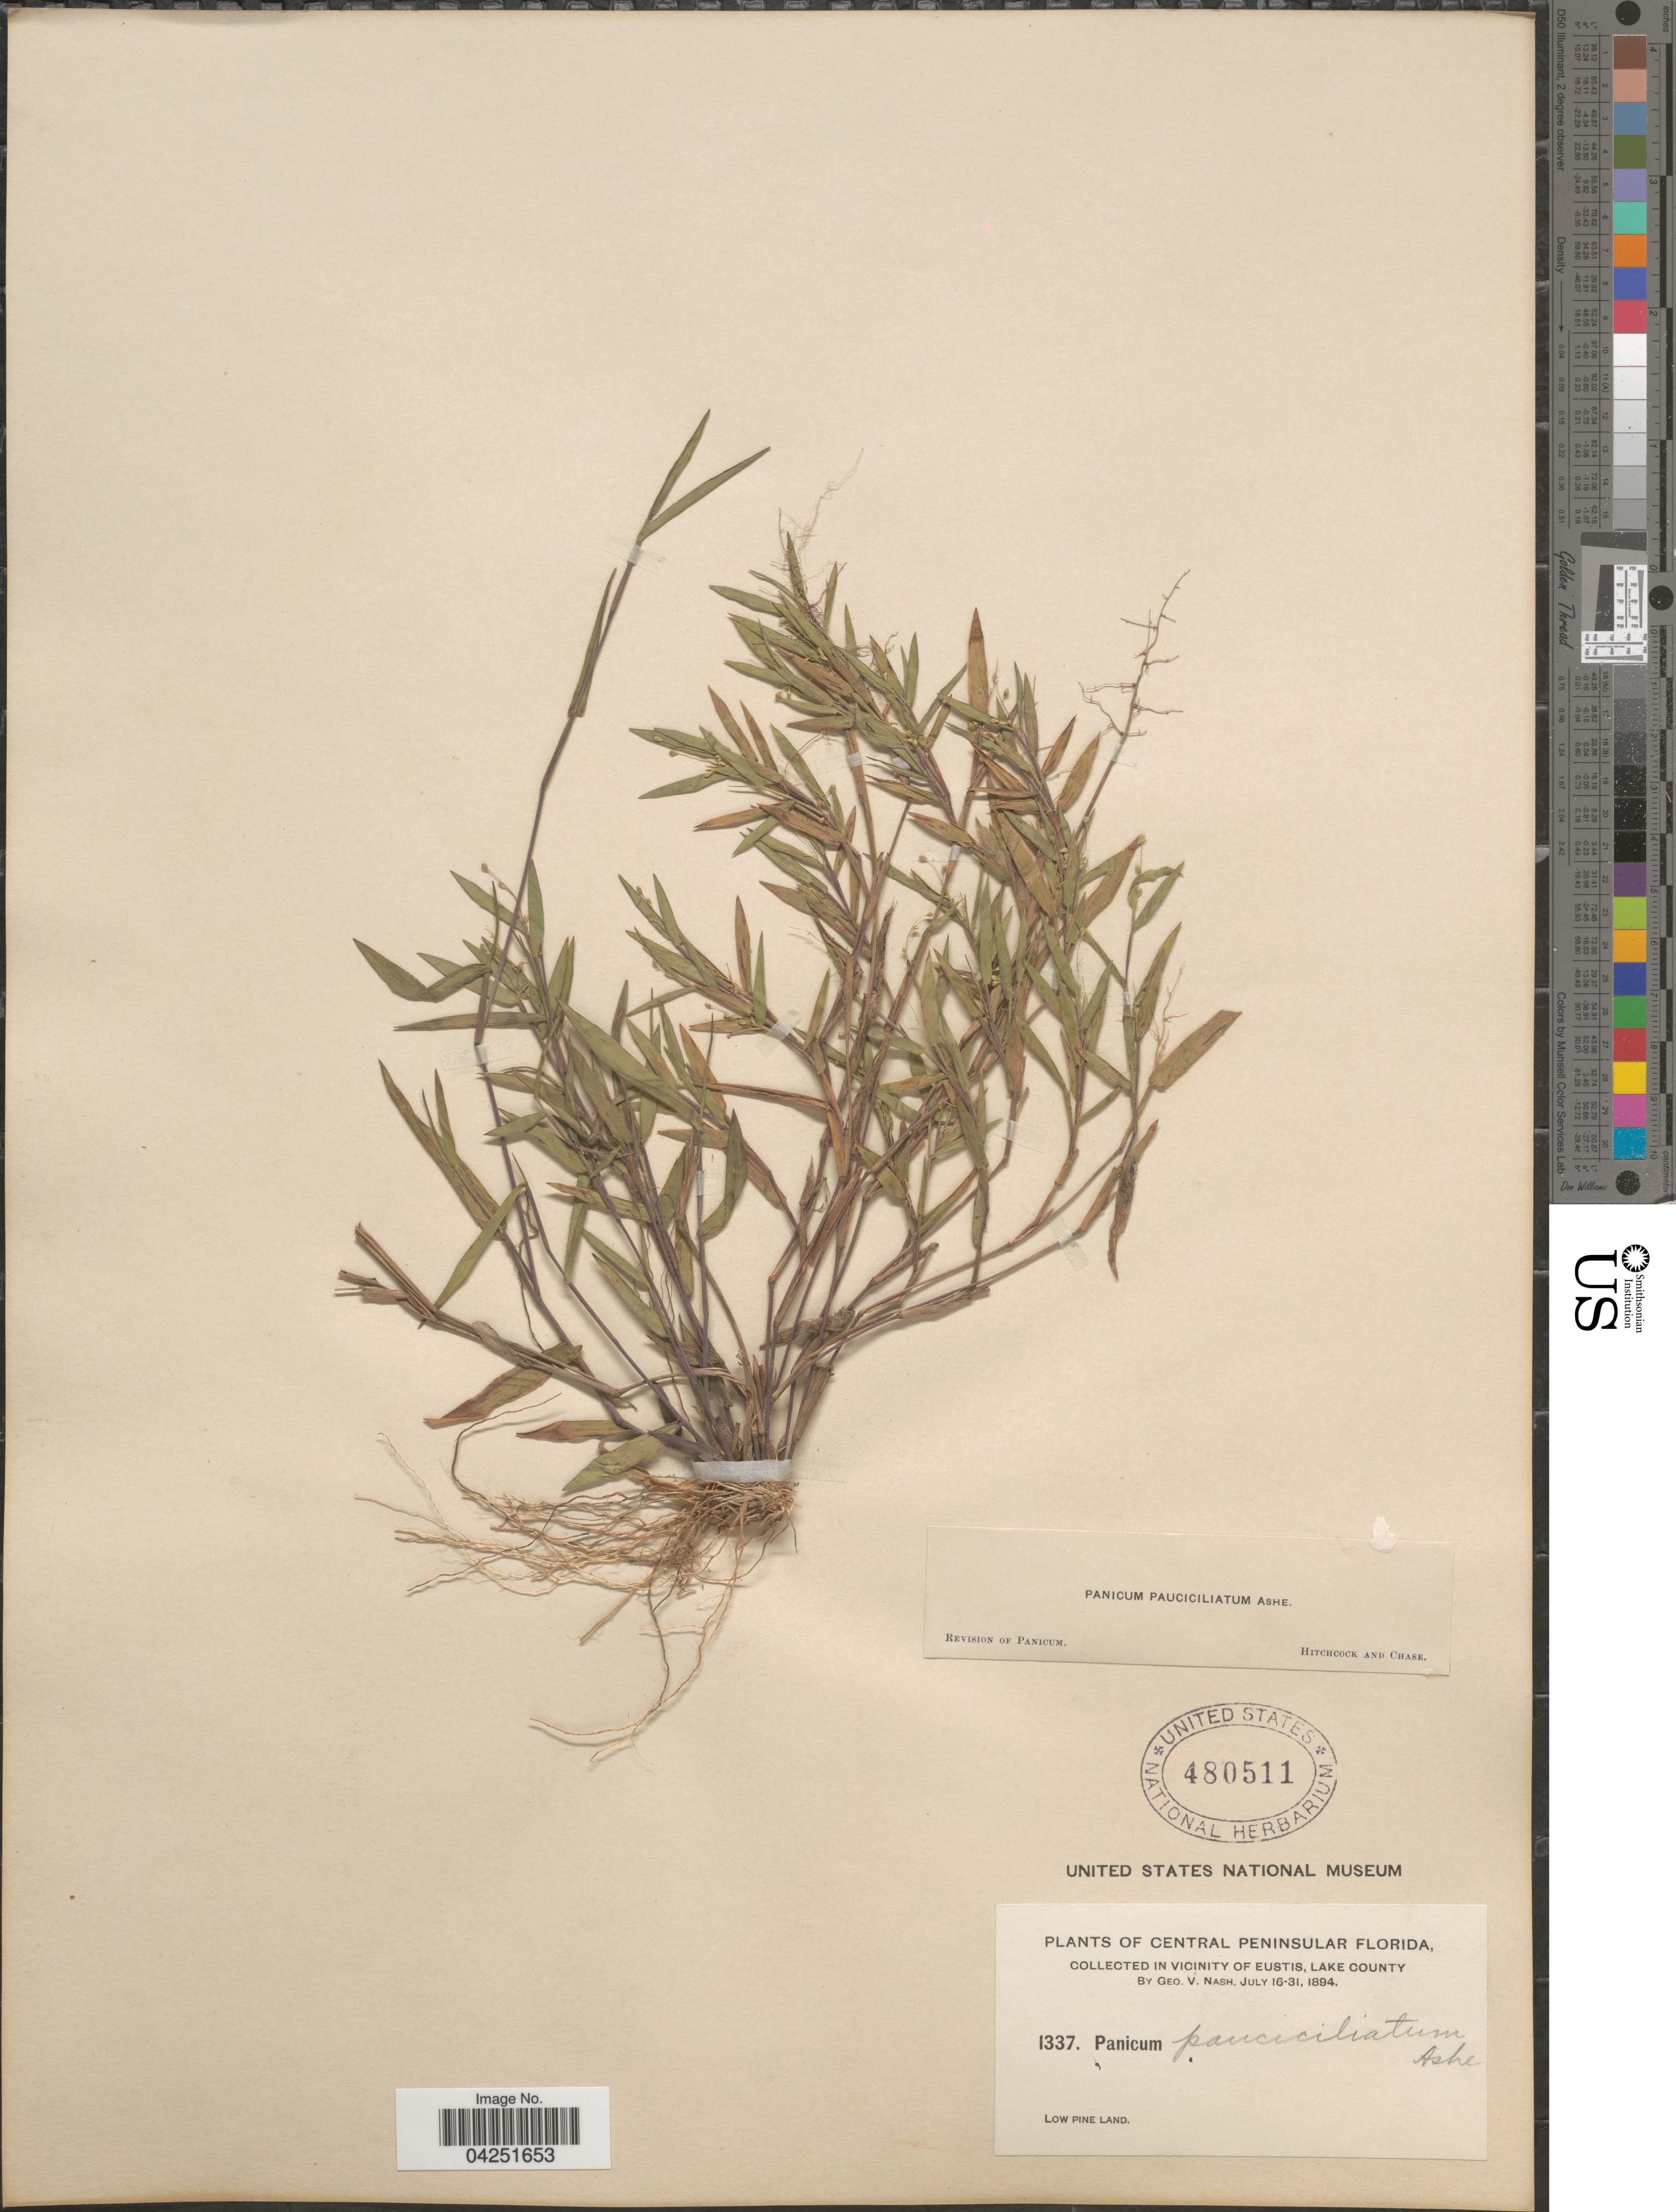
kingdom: Plantae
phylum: Tracheophyta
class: Liliopsida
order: Poales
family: Poaceae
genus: Dichanthelium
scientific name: Dichanthelium acuminatum var. acuminatum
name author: (Sw.) Gould & C.A. Clark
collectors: G. V. Nash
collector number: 1337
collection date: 1894-07-16/1894-07-31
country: United States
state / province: Florida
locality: Central Peninsular Florida, in vicinity of Eustis, Lake County.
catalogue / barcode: US 480511